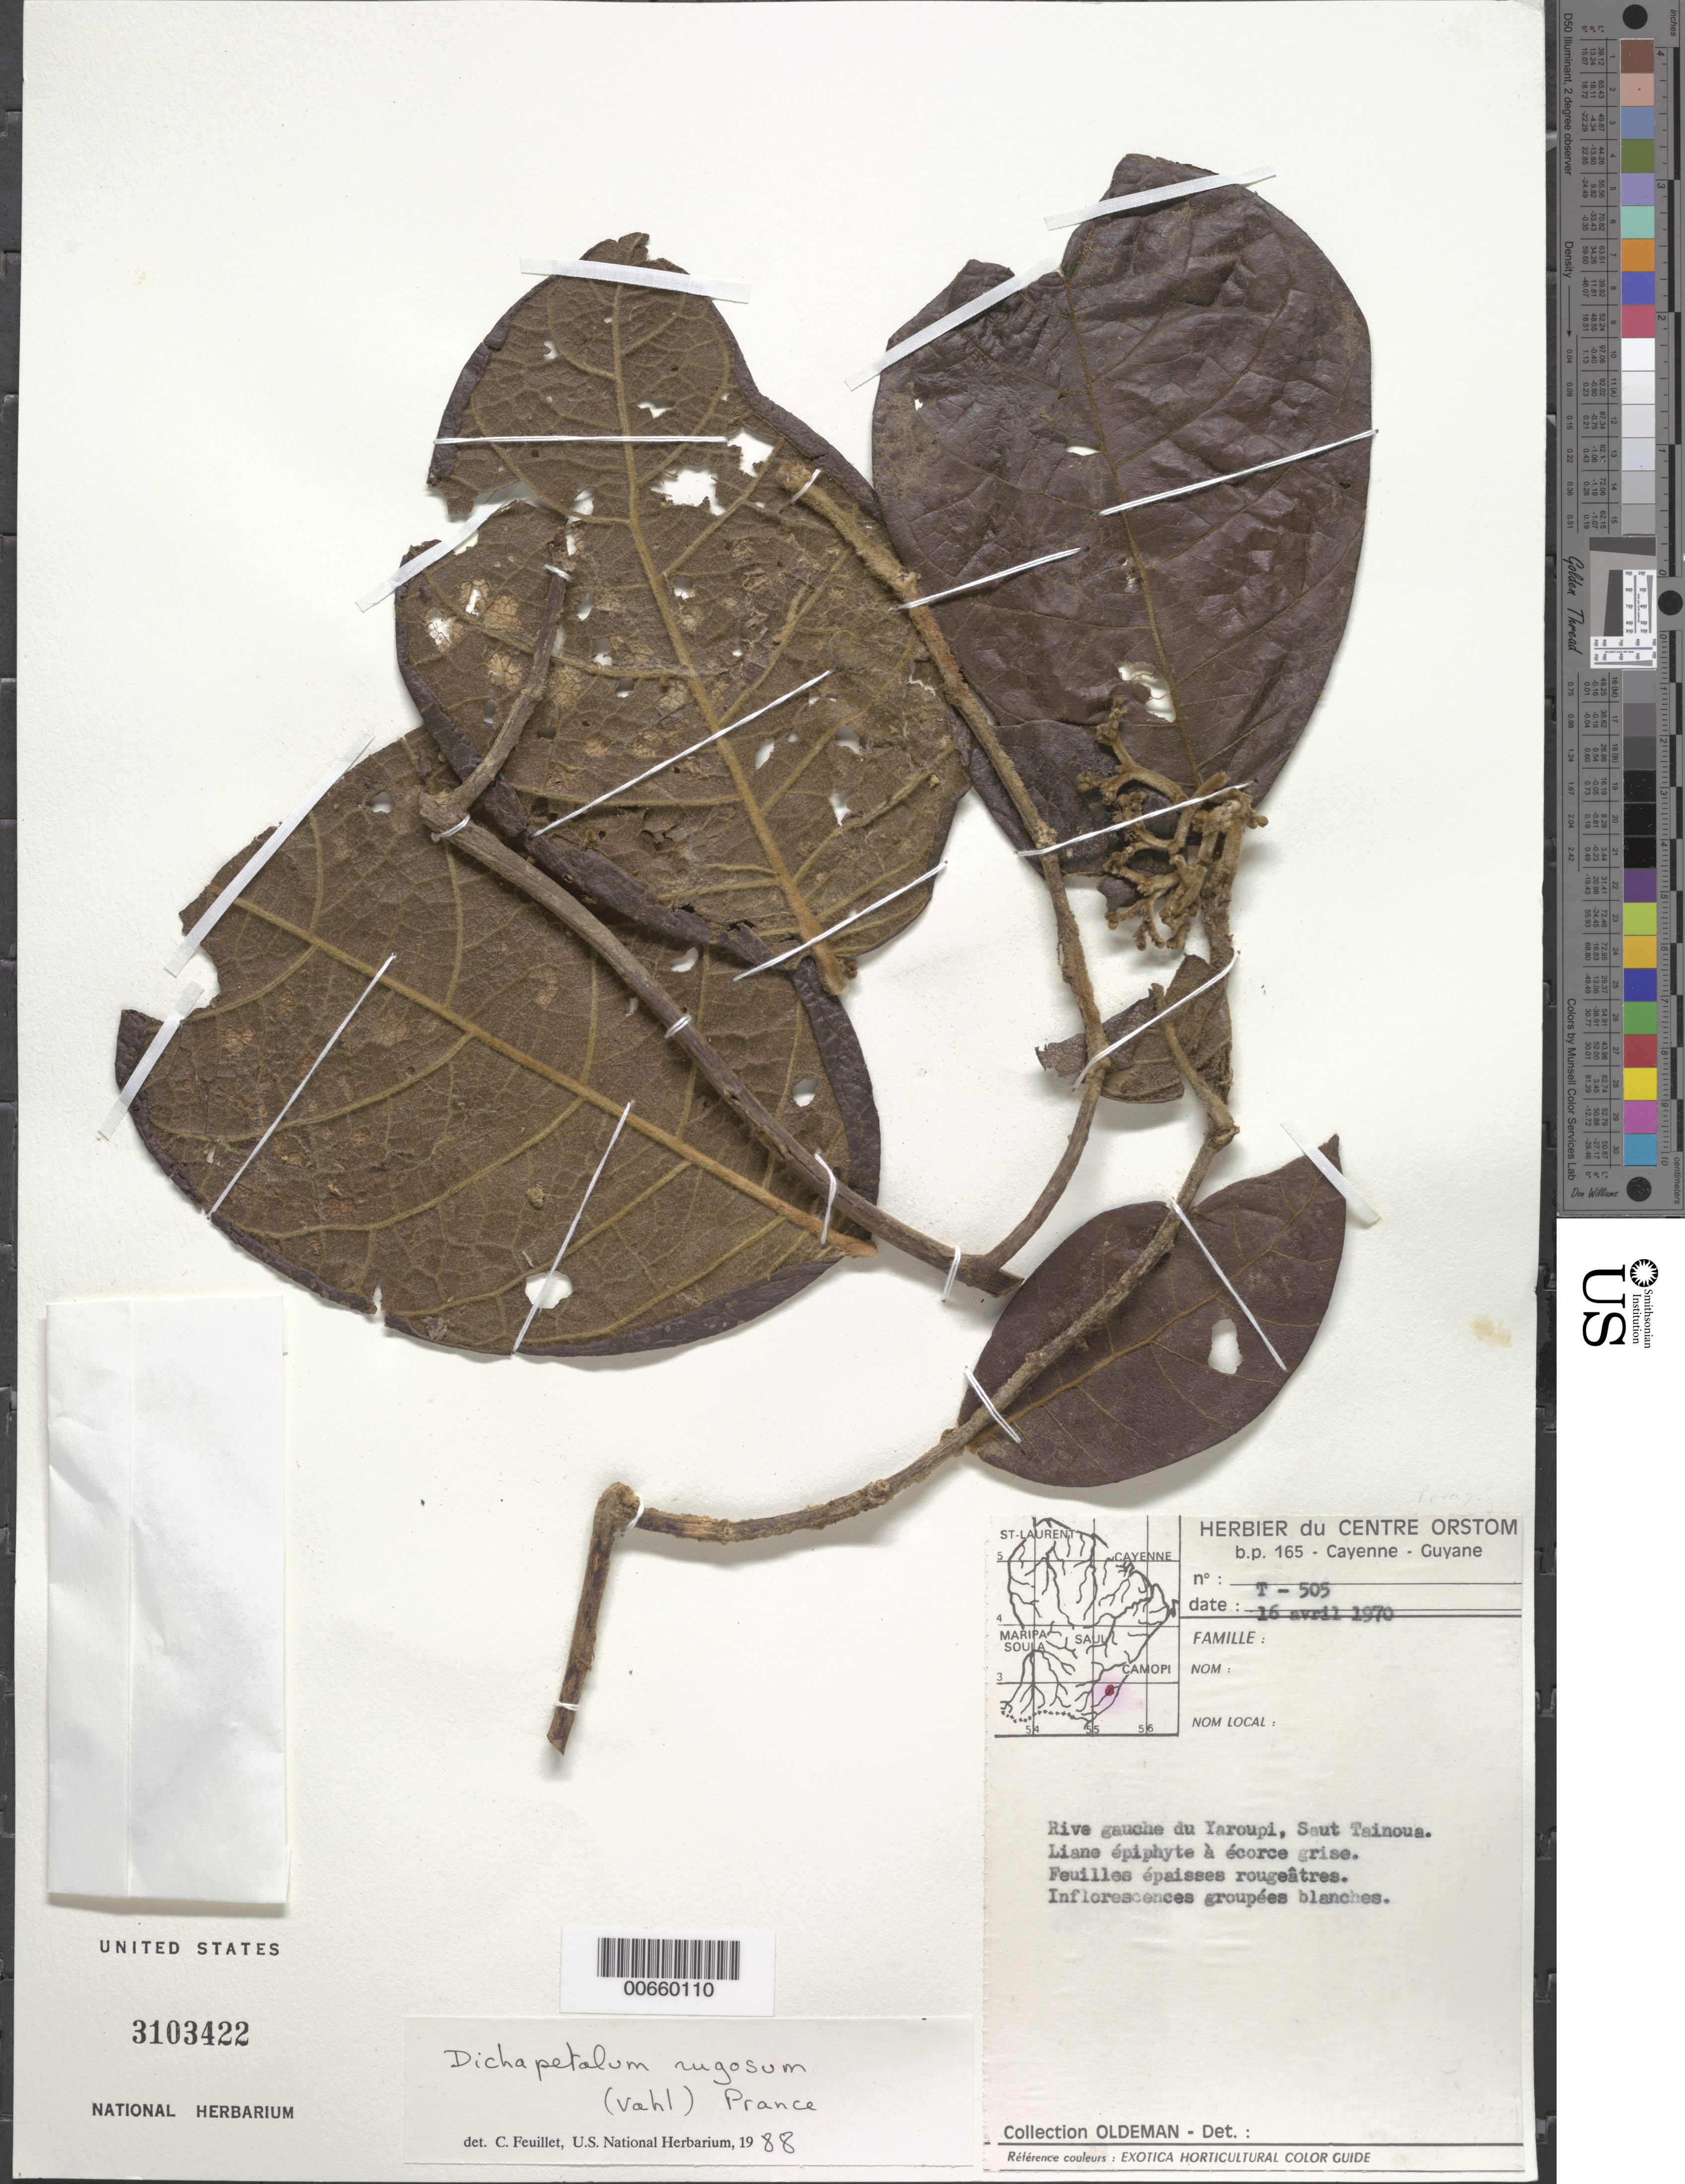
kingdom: Plantae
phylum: Tracheophyta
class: Magnoliopsida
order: Malpighiales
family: Dichapetalaceae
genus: Dichapetalum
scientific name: Dichapetalum rugosum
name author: (Vahl) Prance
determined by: Feuillet, C.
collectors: R. Oldeman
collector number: T 505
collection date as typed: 16-Apr-70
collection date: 1970-04-16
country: French Guiana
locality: Rive gauche du Yaroupi, Saut Tainoua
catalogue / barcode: US 3103422